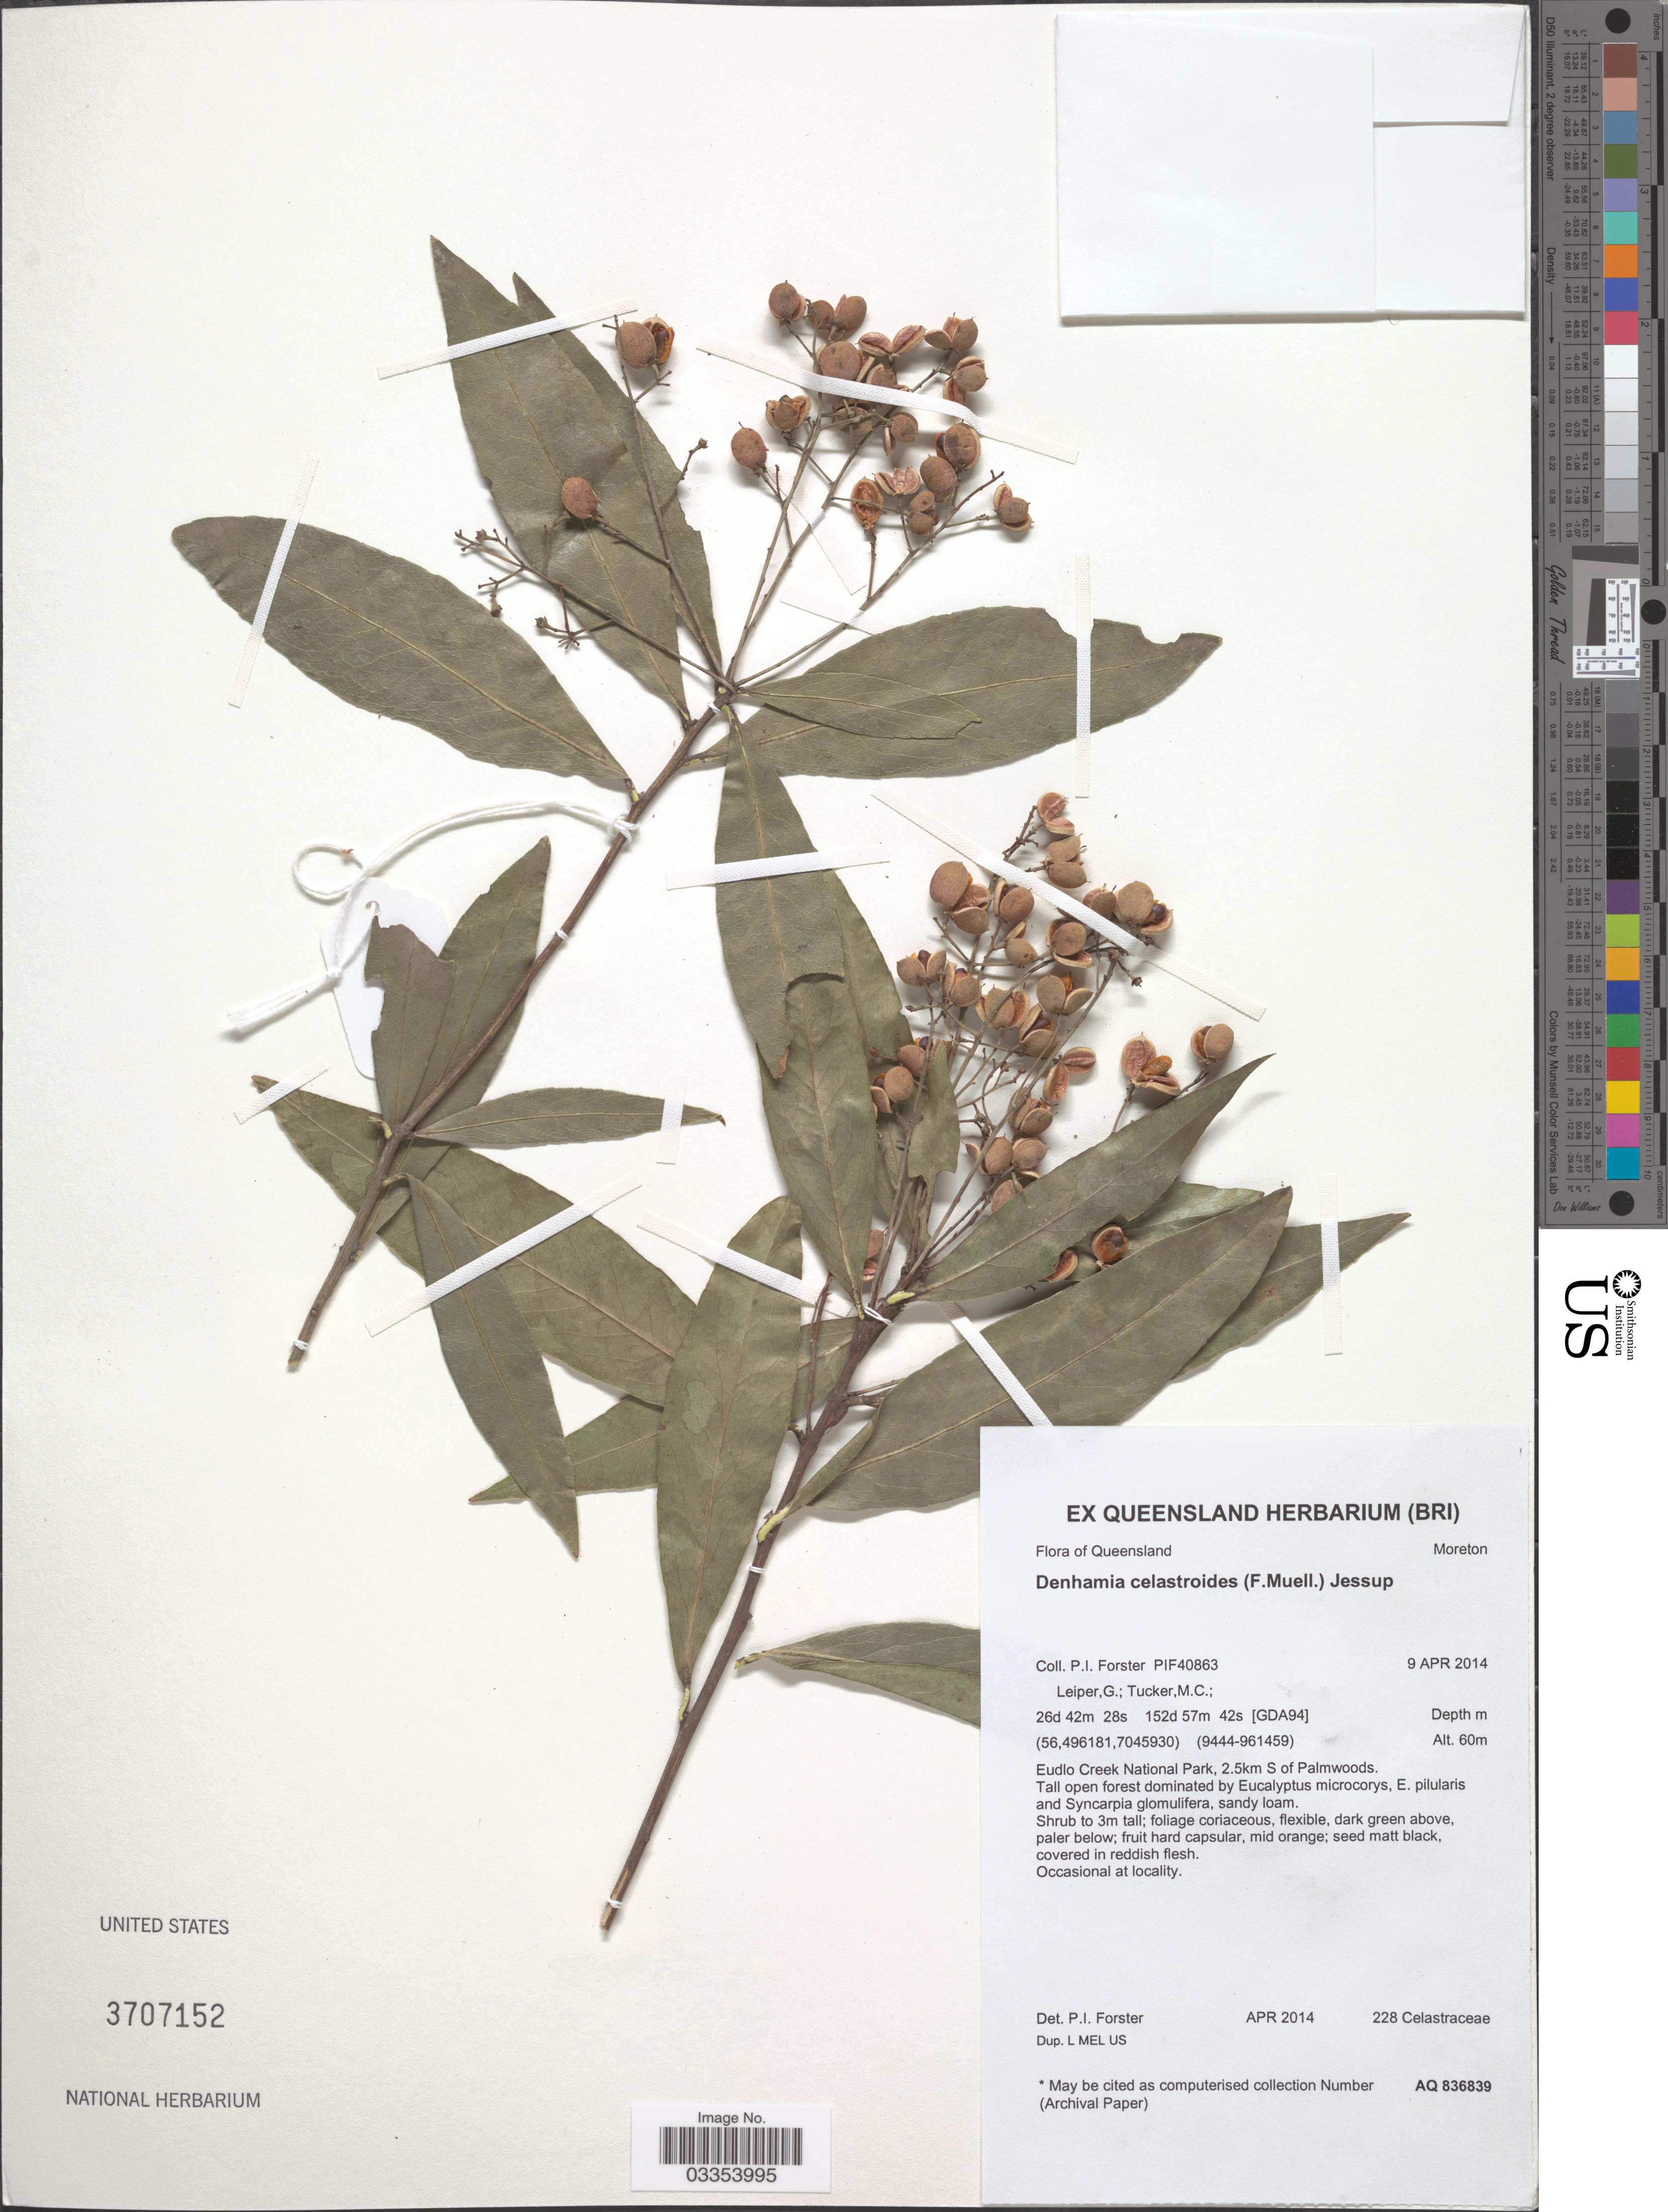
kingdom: Plantae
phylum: Tracheophyta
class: Magnoliopsida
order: Celastrales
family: Celastraceae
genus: Denhamia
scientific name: Denhamia celastroides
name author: (F. Muell.) Jessup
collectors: P. Forster, G. Leiper & M. Tucker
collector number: PIF40863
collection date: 2014-04-09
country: Australia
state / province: Queensland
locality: Moreton. Eudlo Creek National Park, 2.5km S of Palmwoods. [GDA94][unsure placement].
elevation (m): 60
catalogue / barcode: US 3707152